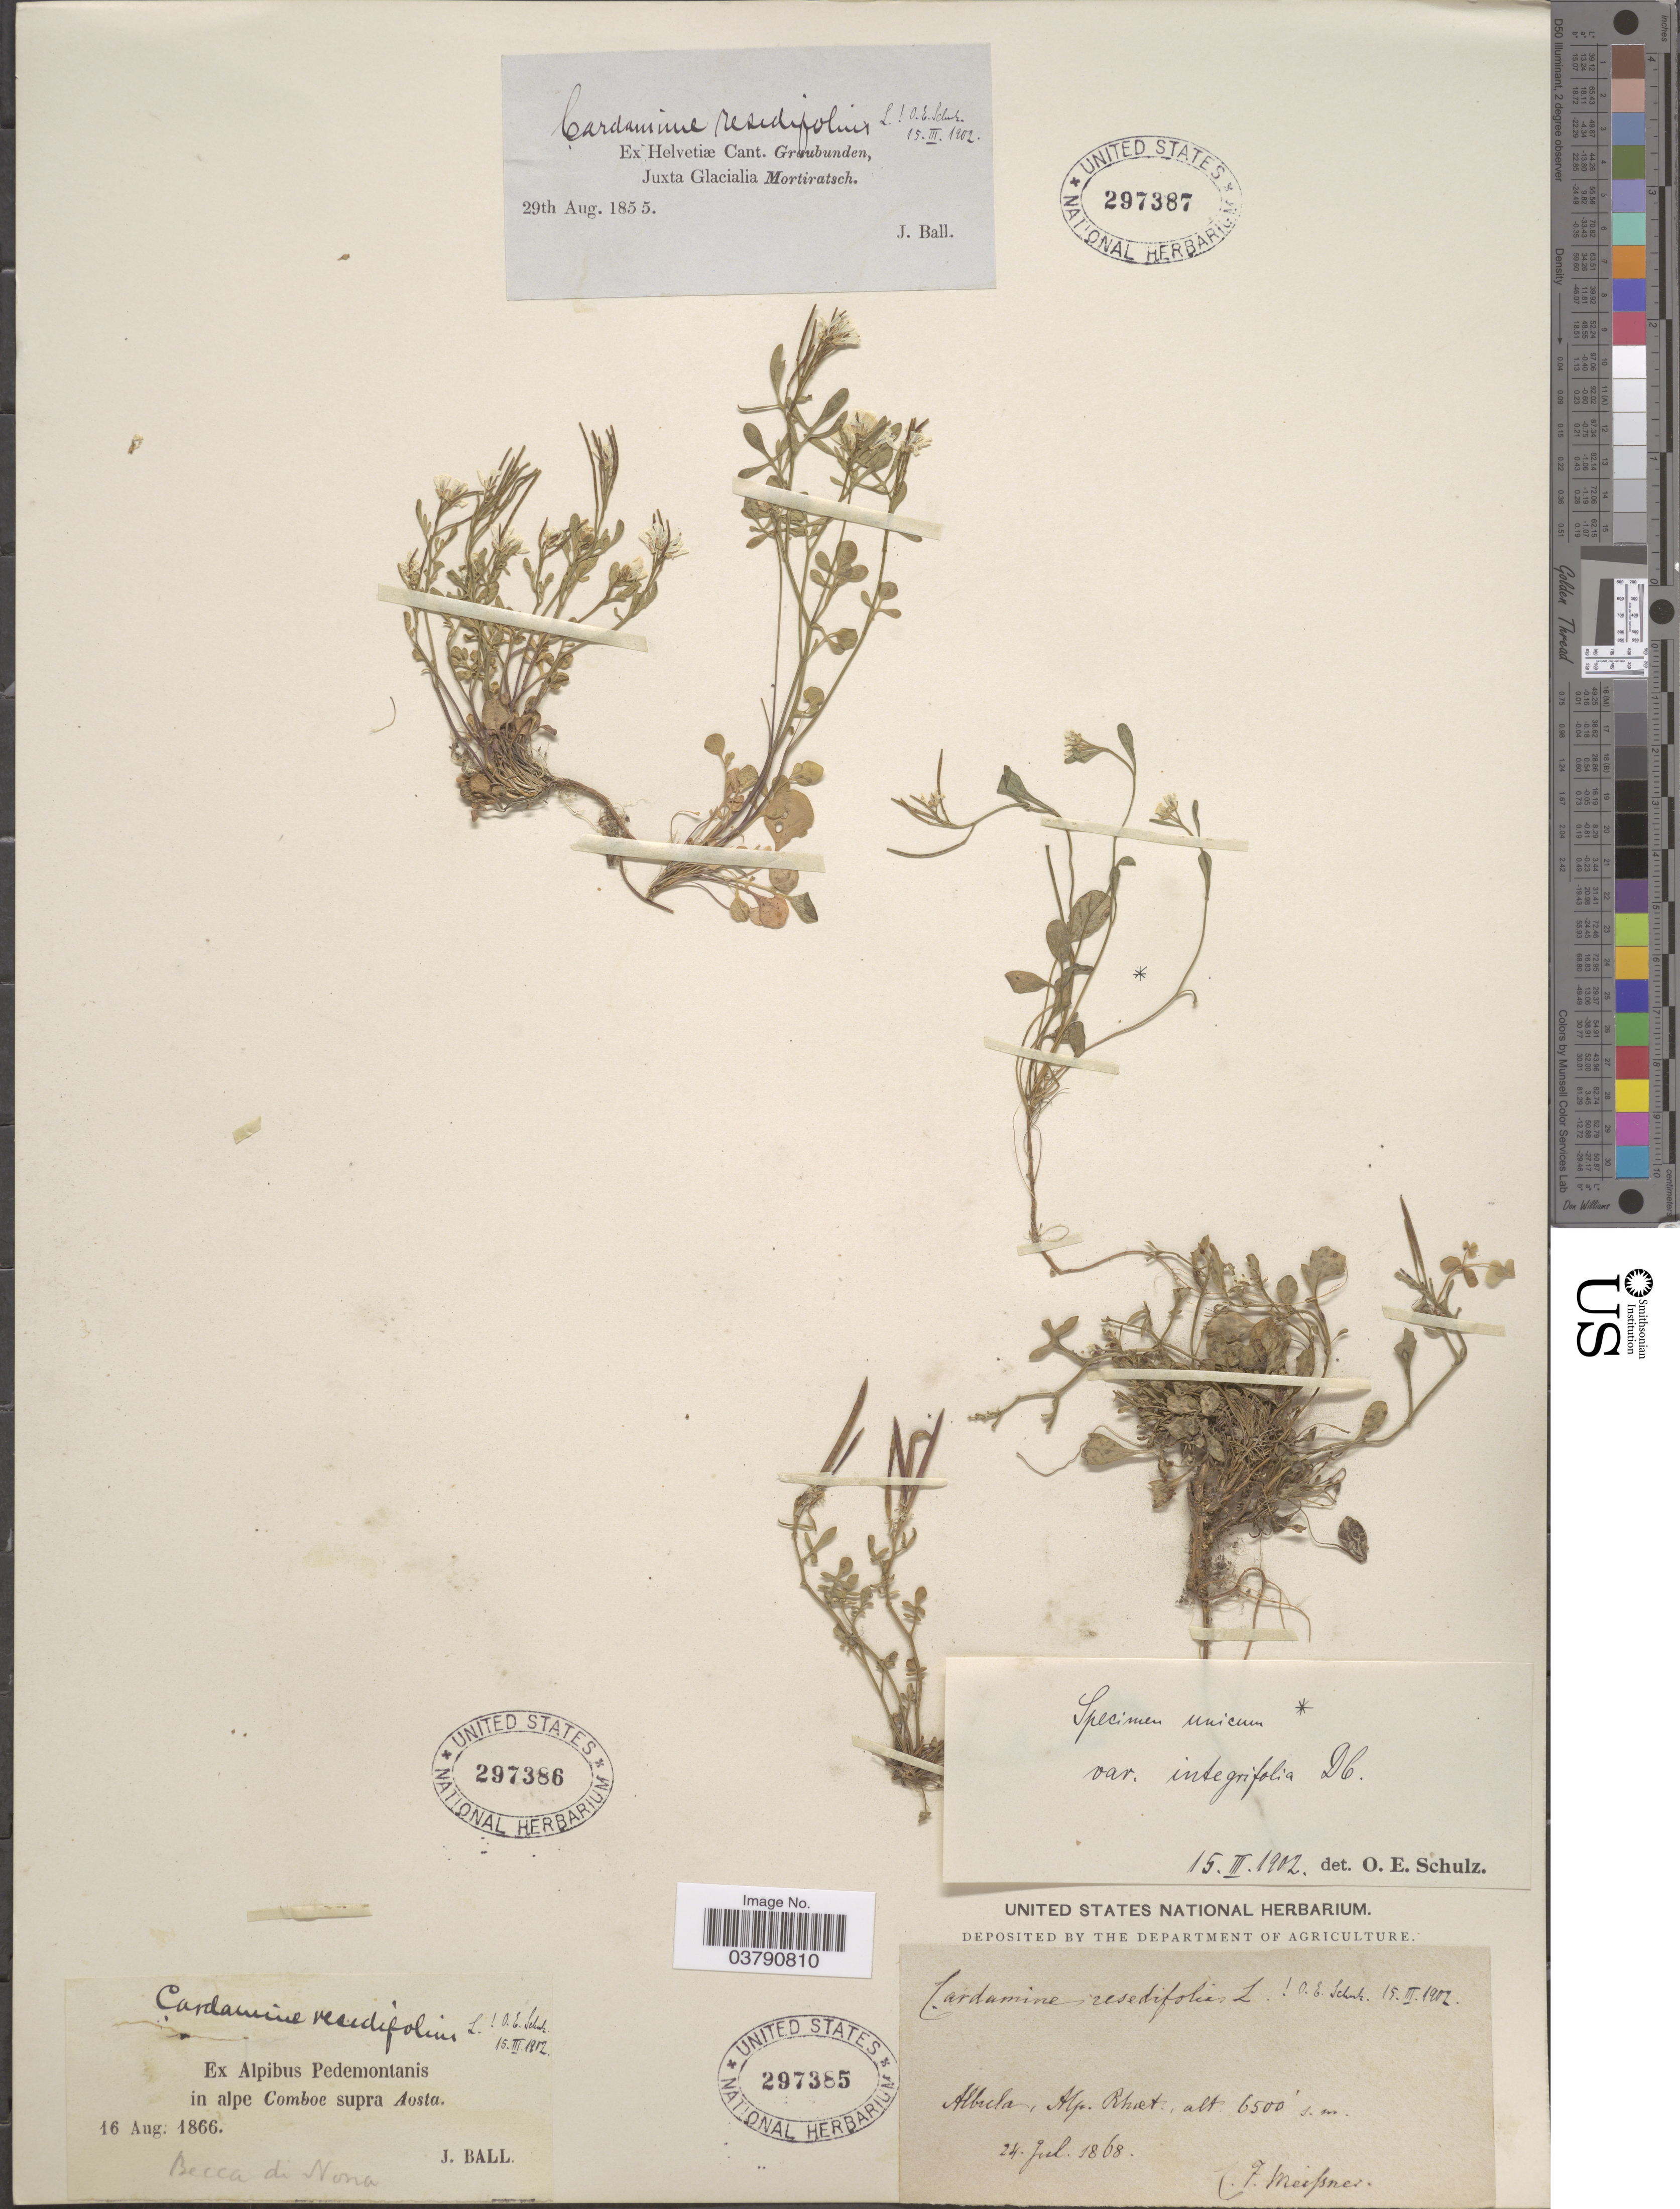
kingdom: Plantae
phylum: Tracheophyta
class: Magnoliopsida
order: Brassicales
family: Brassicaceae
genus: Cardamine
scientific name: Cardamine resedifolia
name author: L.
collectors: J. Ball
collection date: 1866-08-16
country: Italy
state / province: Piedmont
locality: Ex Alpibus Pedemontanis in alpe Comboe supra Aosta. Becca di Nona.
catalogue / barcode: US 297386-2